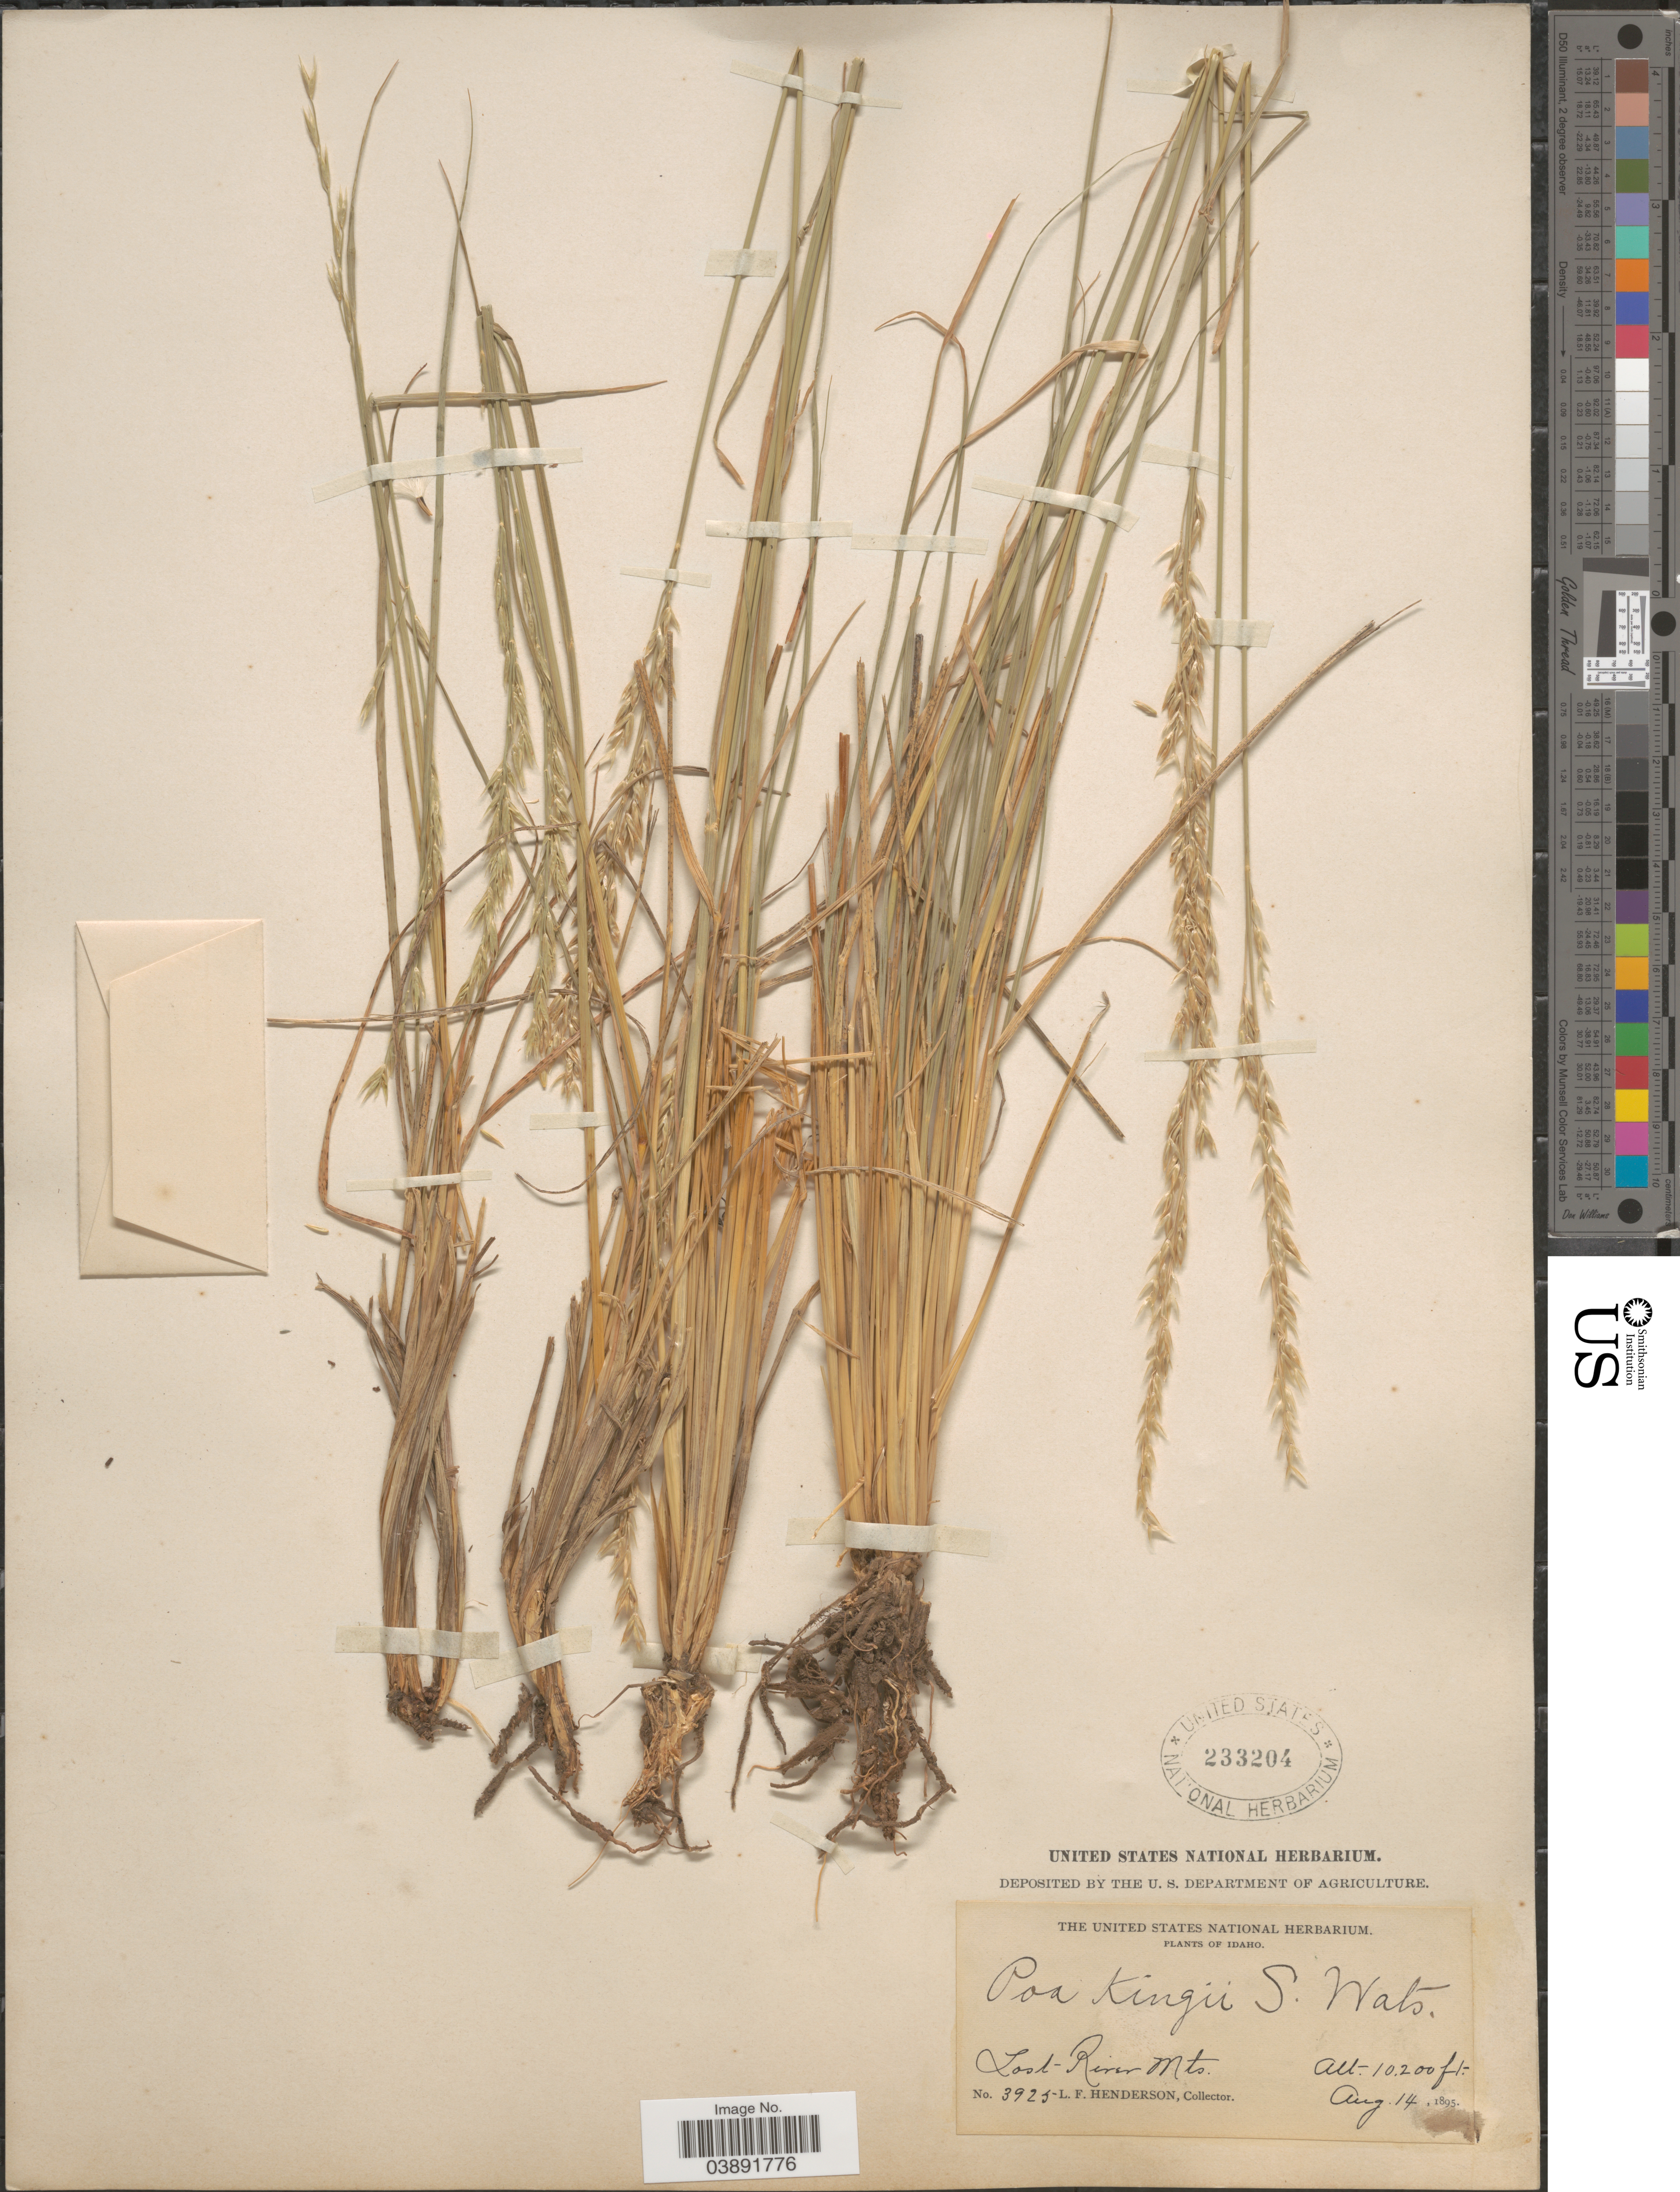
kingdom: Plantae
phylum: Tracheophyta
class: Liliopsida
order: Poales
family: Poaceae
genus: Hesperochloa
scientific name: Hesperochloa kingii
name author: (S. Watson) Rydb.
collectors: L. Henderson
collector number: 3925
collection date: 1895-08-14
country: United States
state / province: Idaho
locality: Lost River Mts.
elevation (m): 3109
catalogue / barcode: US 233204